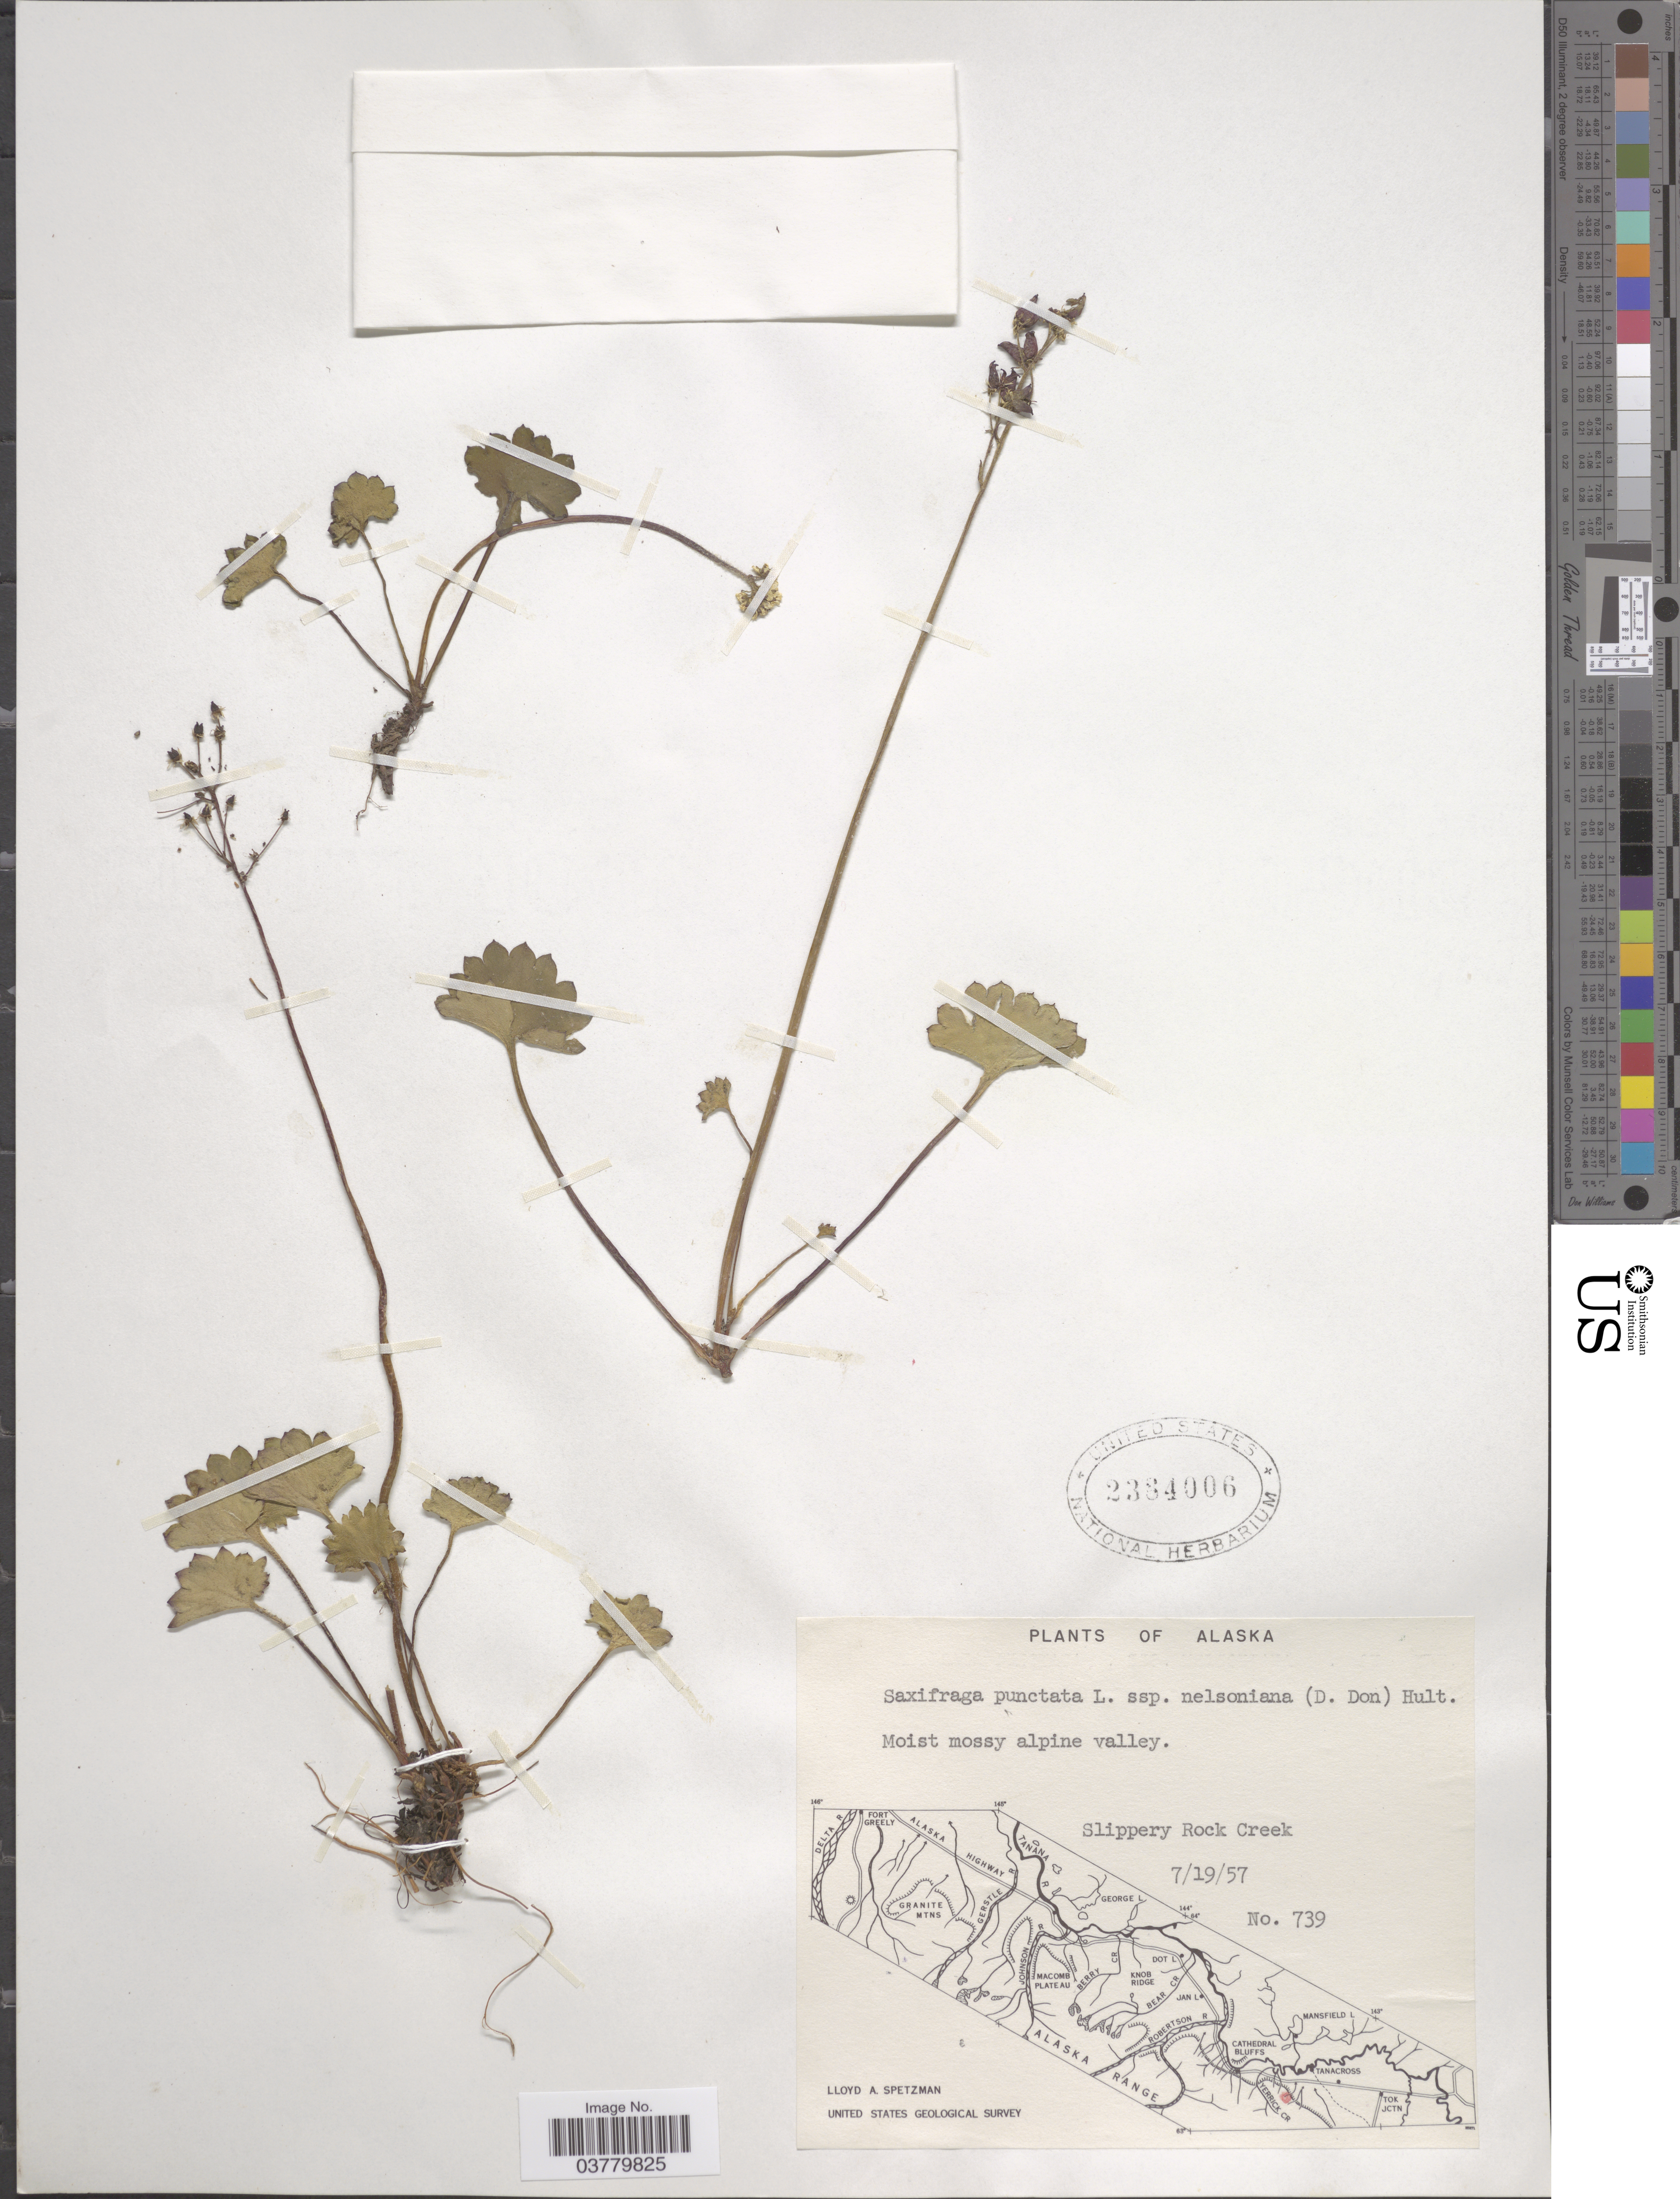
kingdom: Plantae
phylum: Tracheophyta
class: Magnoliopsida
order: Saxifragales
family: Saxifragaceae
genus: Micranthes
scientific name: Micranthes nelsoniana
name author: (D. Don) Small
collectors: L. Spetzman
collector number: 739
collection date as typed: Transcribed d/m/y: 19/7/57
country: United States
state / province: Alaska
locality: Slippery Rock Creek.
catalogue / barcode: US 2384006